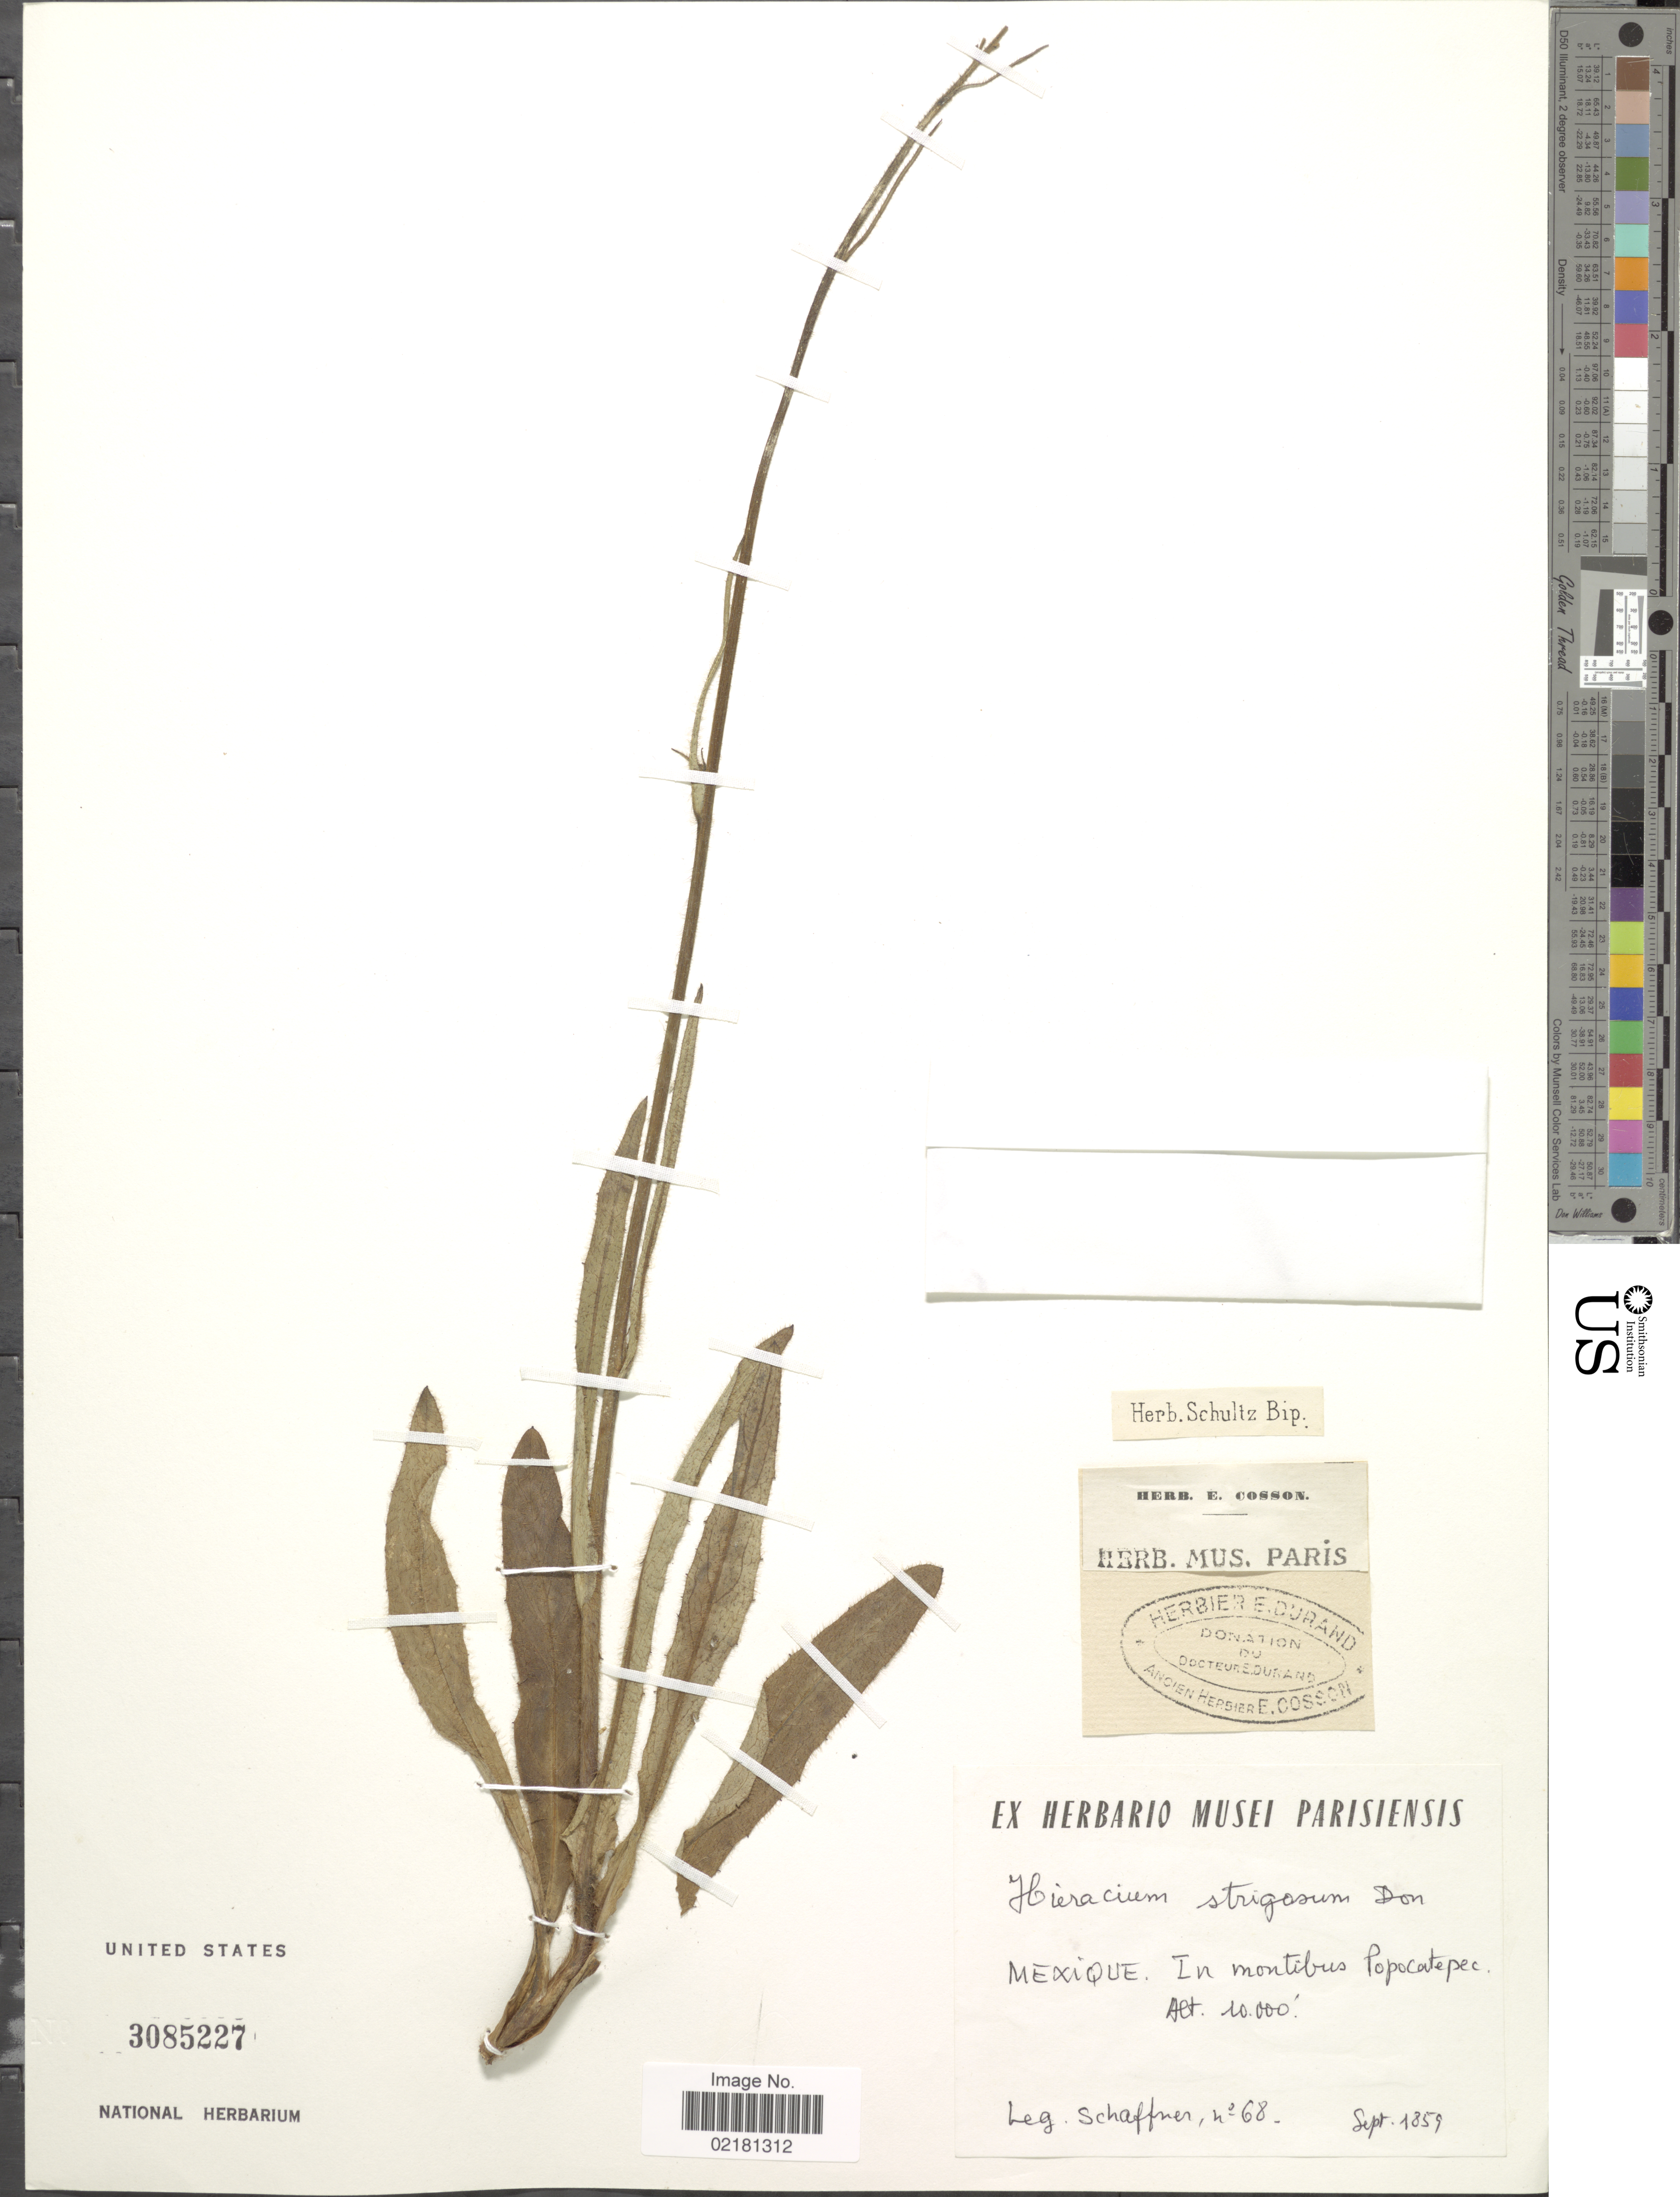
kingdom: Plantae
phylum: Tracheophyta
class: Magnoliopsida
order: Asterales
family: Asteraceae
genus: Hieracium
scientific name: Hieracium abscissum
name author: Less.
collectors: J. G. Schaffner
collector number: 68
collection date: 1859-09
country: Mexico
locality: In montibus Popocatepec.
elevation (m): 3048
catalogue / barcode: US 3085227